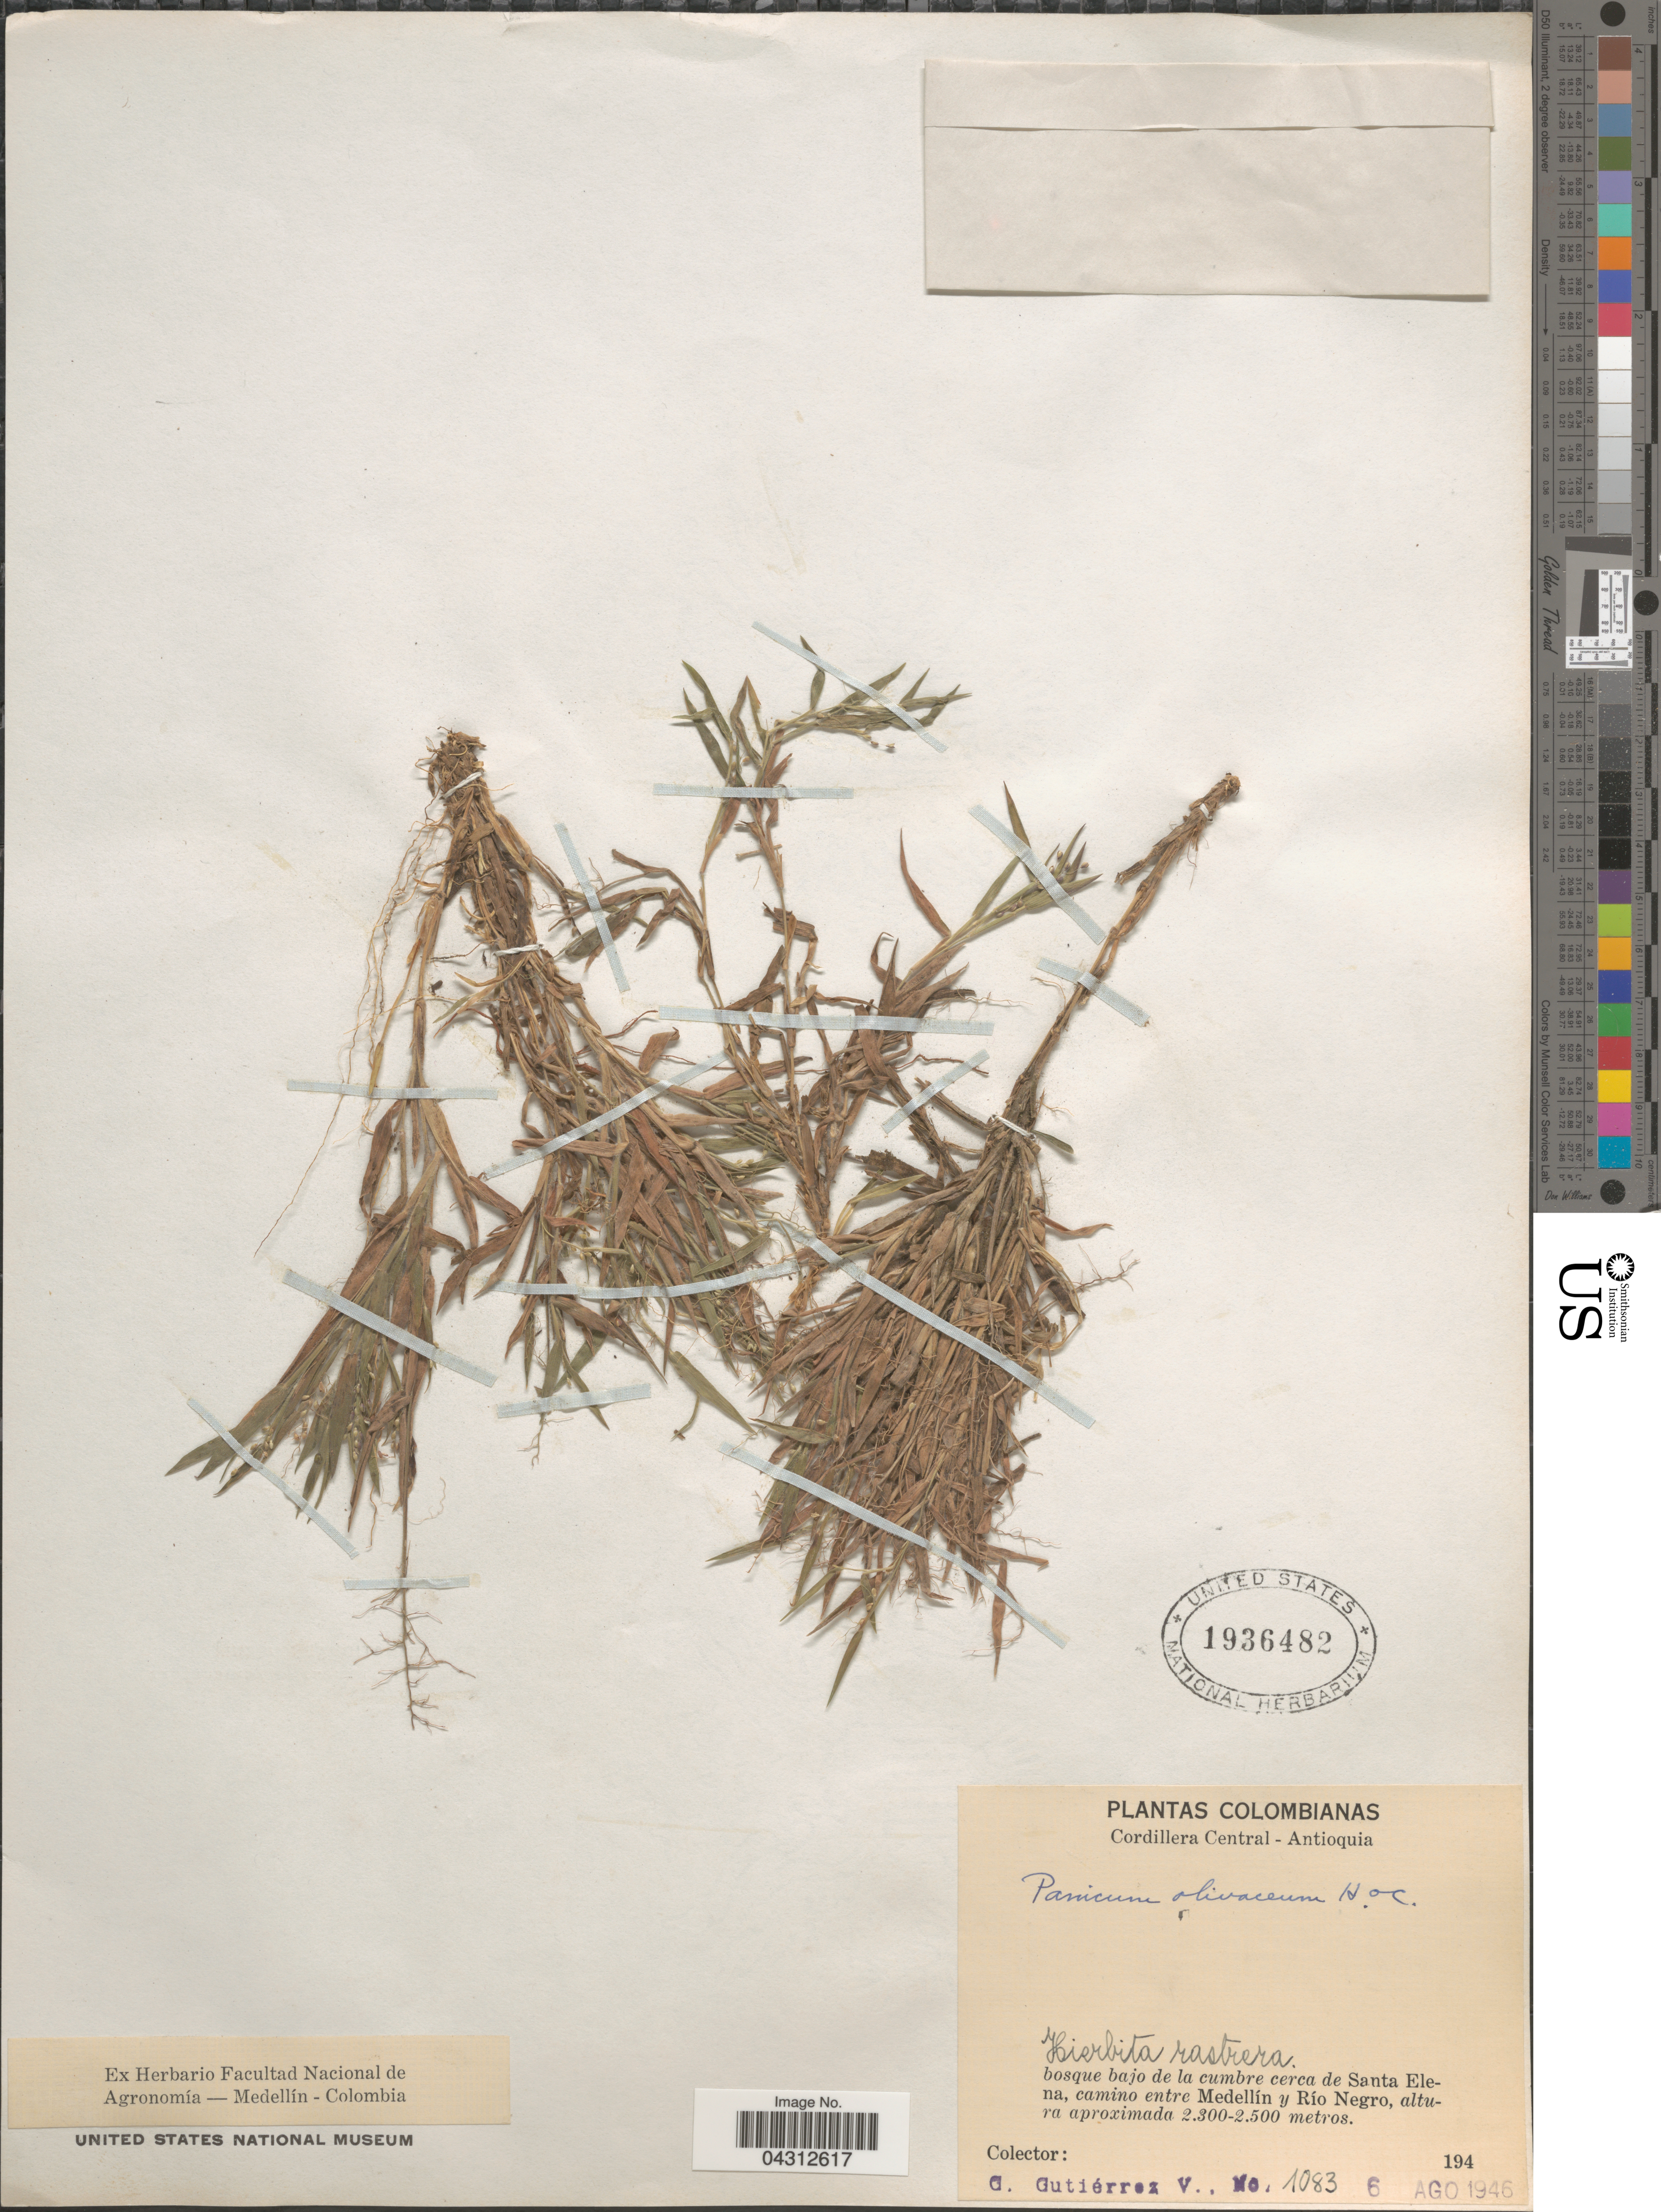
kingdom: Plantae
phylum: Tracheophyta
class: Liliopsida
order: Poales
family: Poaceae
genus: Dichanthelium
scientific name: Dichanthelium acuminatum var. acuminatum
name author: (Sw.) Gould & C.A. Clark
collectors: G. Gutiérrez V.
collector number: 1083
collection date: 1946-08-06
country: Colombia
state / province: Antioquia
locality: Cordillera Central. Bosque bajo de la cumbre cerca de Santa Elena, camino entre Medellín y Río Negro.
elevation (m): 2300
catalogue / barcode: US 1936482